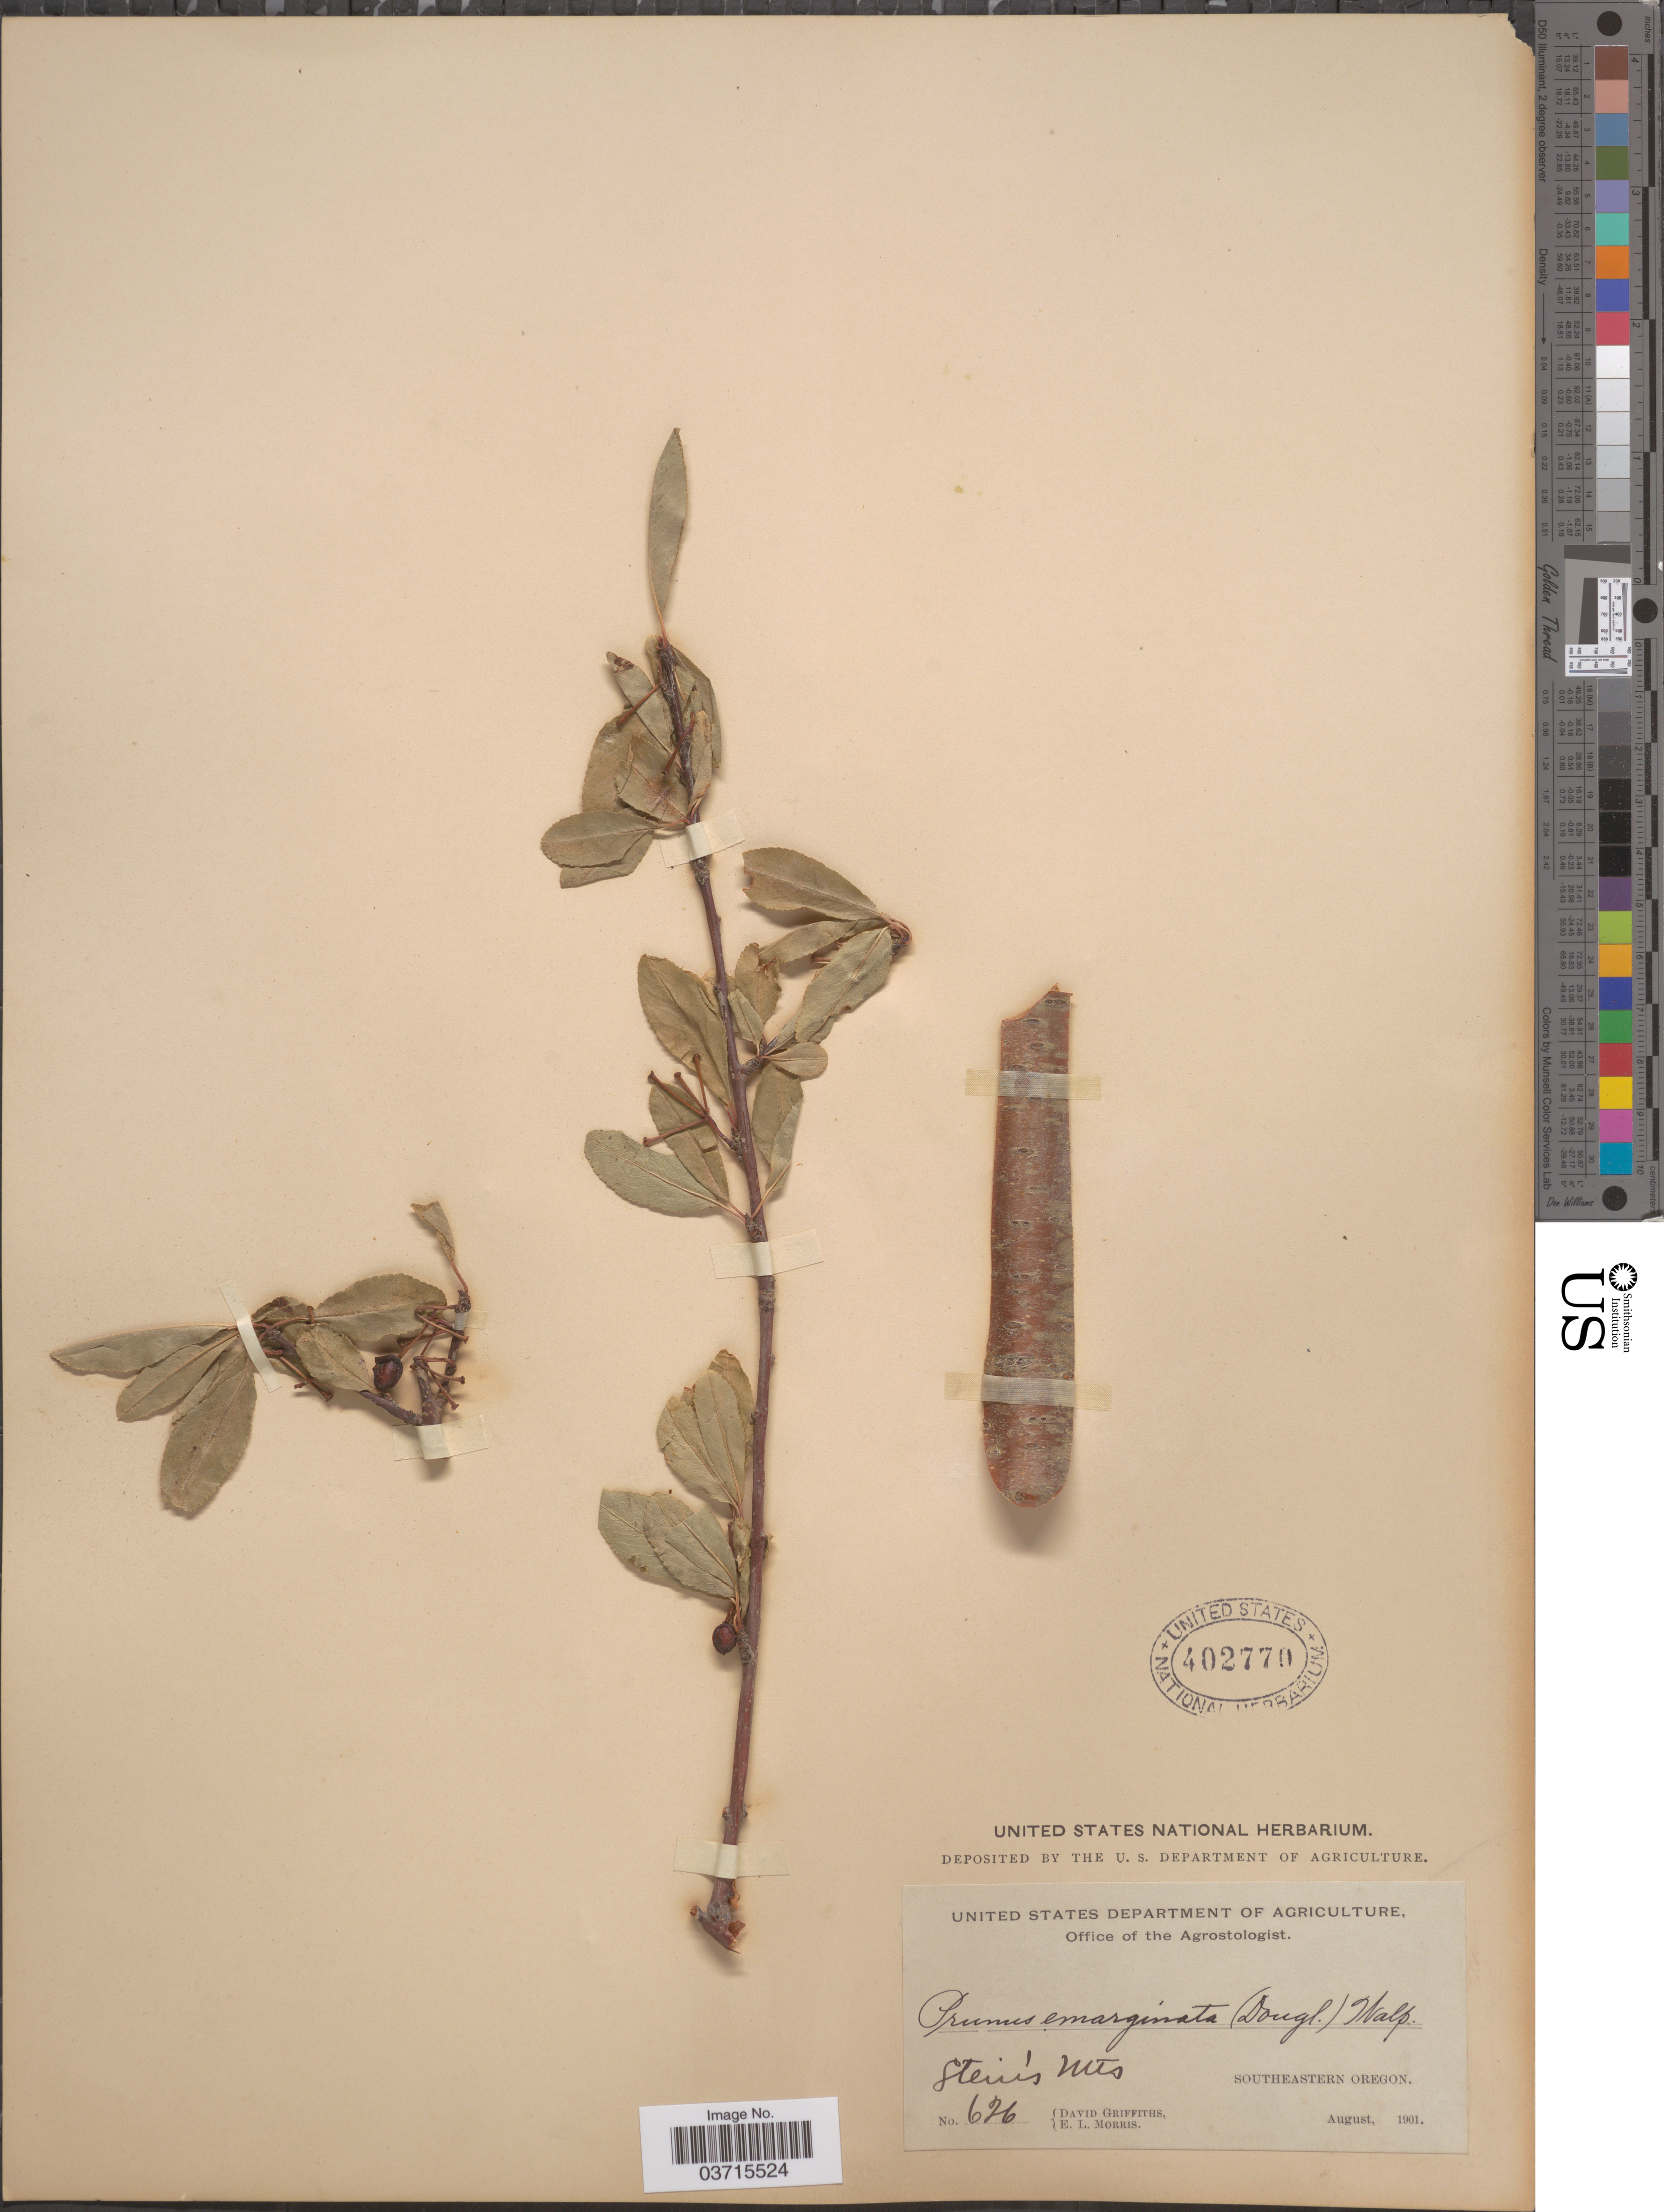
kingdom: Plantae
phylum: Tracheophyta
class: Magnoliopsida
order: Rosales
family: Rosaceae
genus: Prunus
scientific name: Prunus emarginata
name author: (Douglas ex Hook.) Eaton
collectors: D. Griffiths & E. Morris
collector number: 626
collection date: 1901-08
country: United States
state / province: Oregon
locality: Stein's Mts. Southeastern Oregon.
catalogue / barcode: US 402770